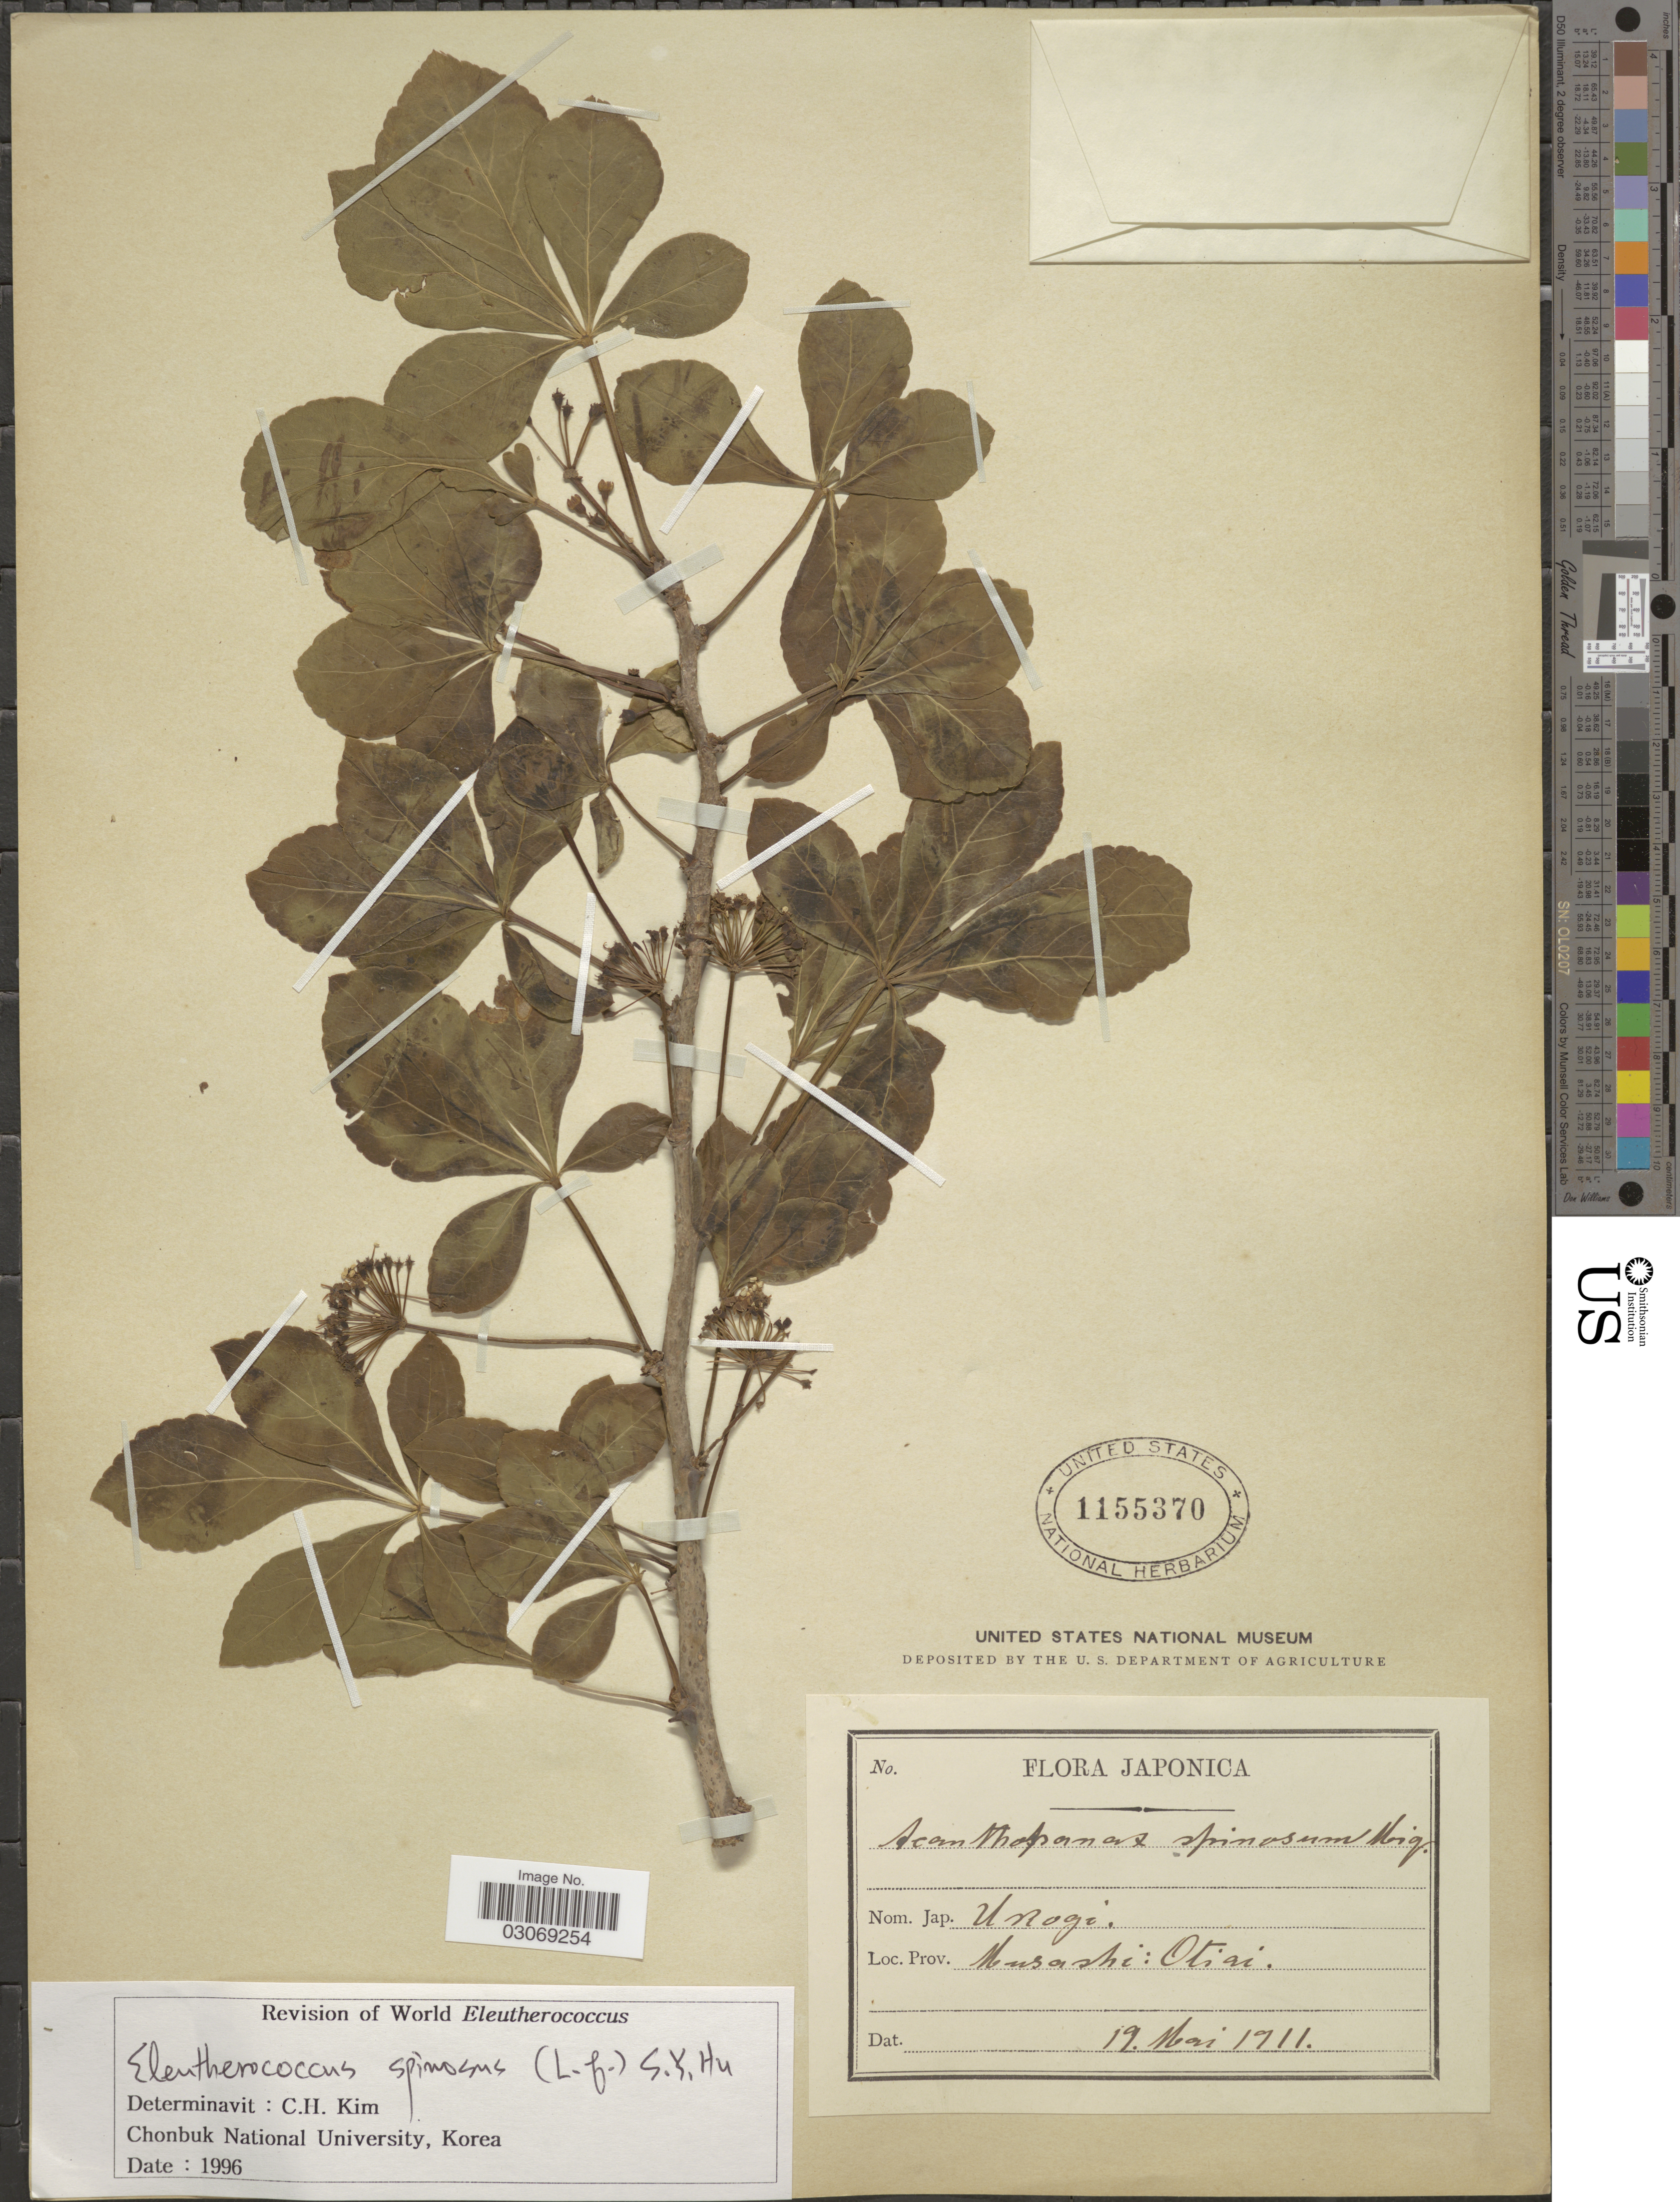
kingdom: Plantae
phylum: Tracheophyta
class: Magnoliopsida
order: Apiales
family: Araliaceae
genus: Eleutherococcus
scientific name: Eleutherococcus spinosus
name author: (L. f.) S.Y. Hu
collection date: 1911-05-19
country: Japan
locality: Musashi: Otiai.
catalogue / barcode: US 1155370